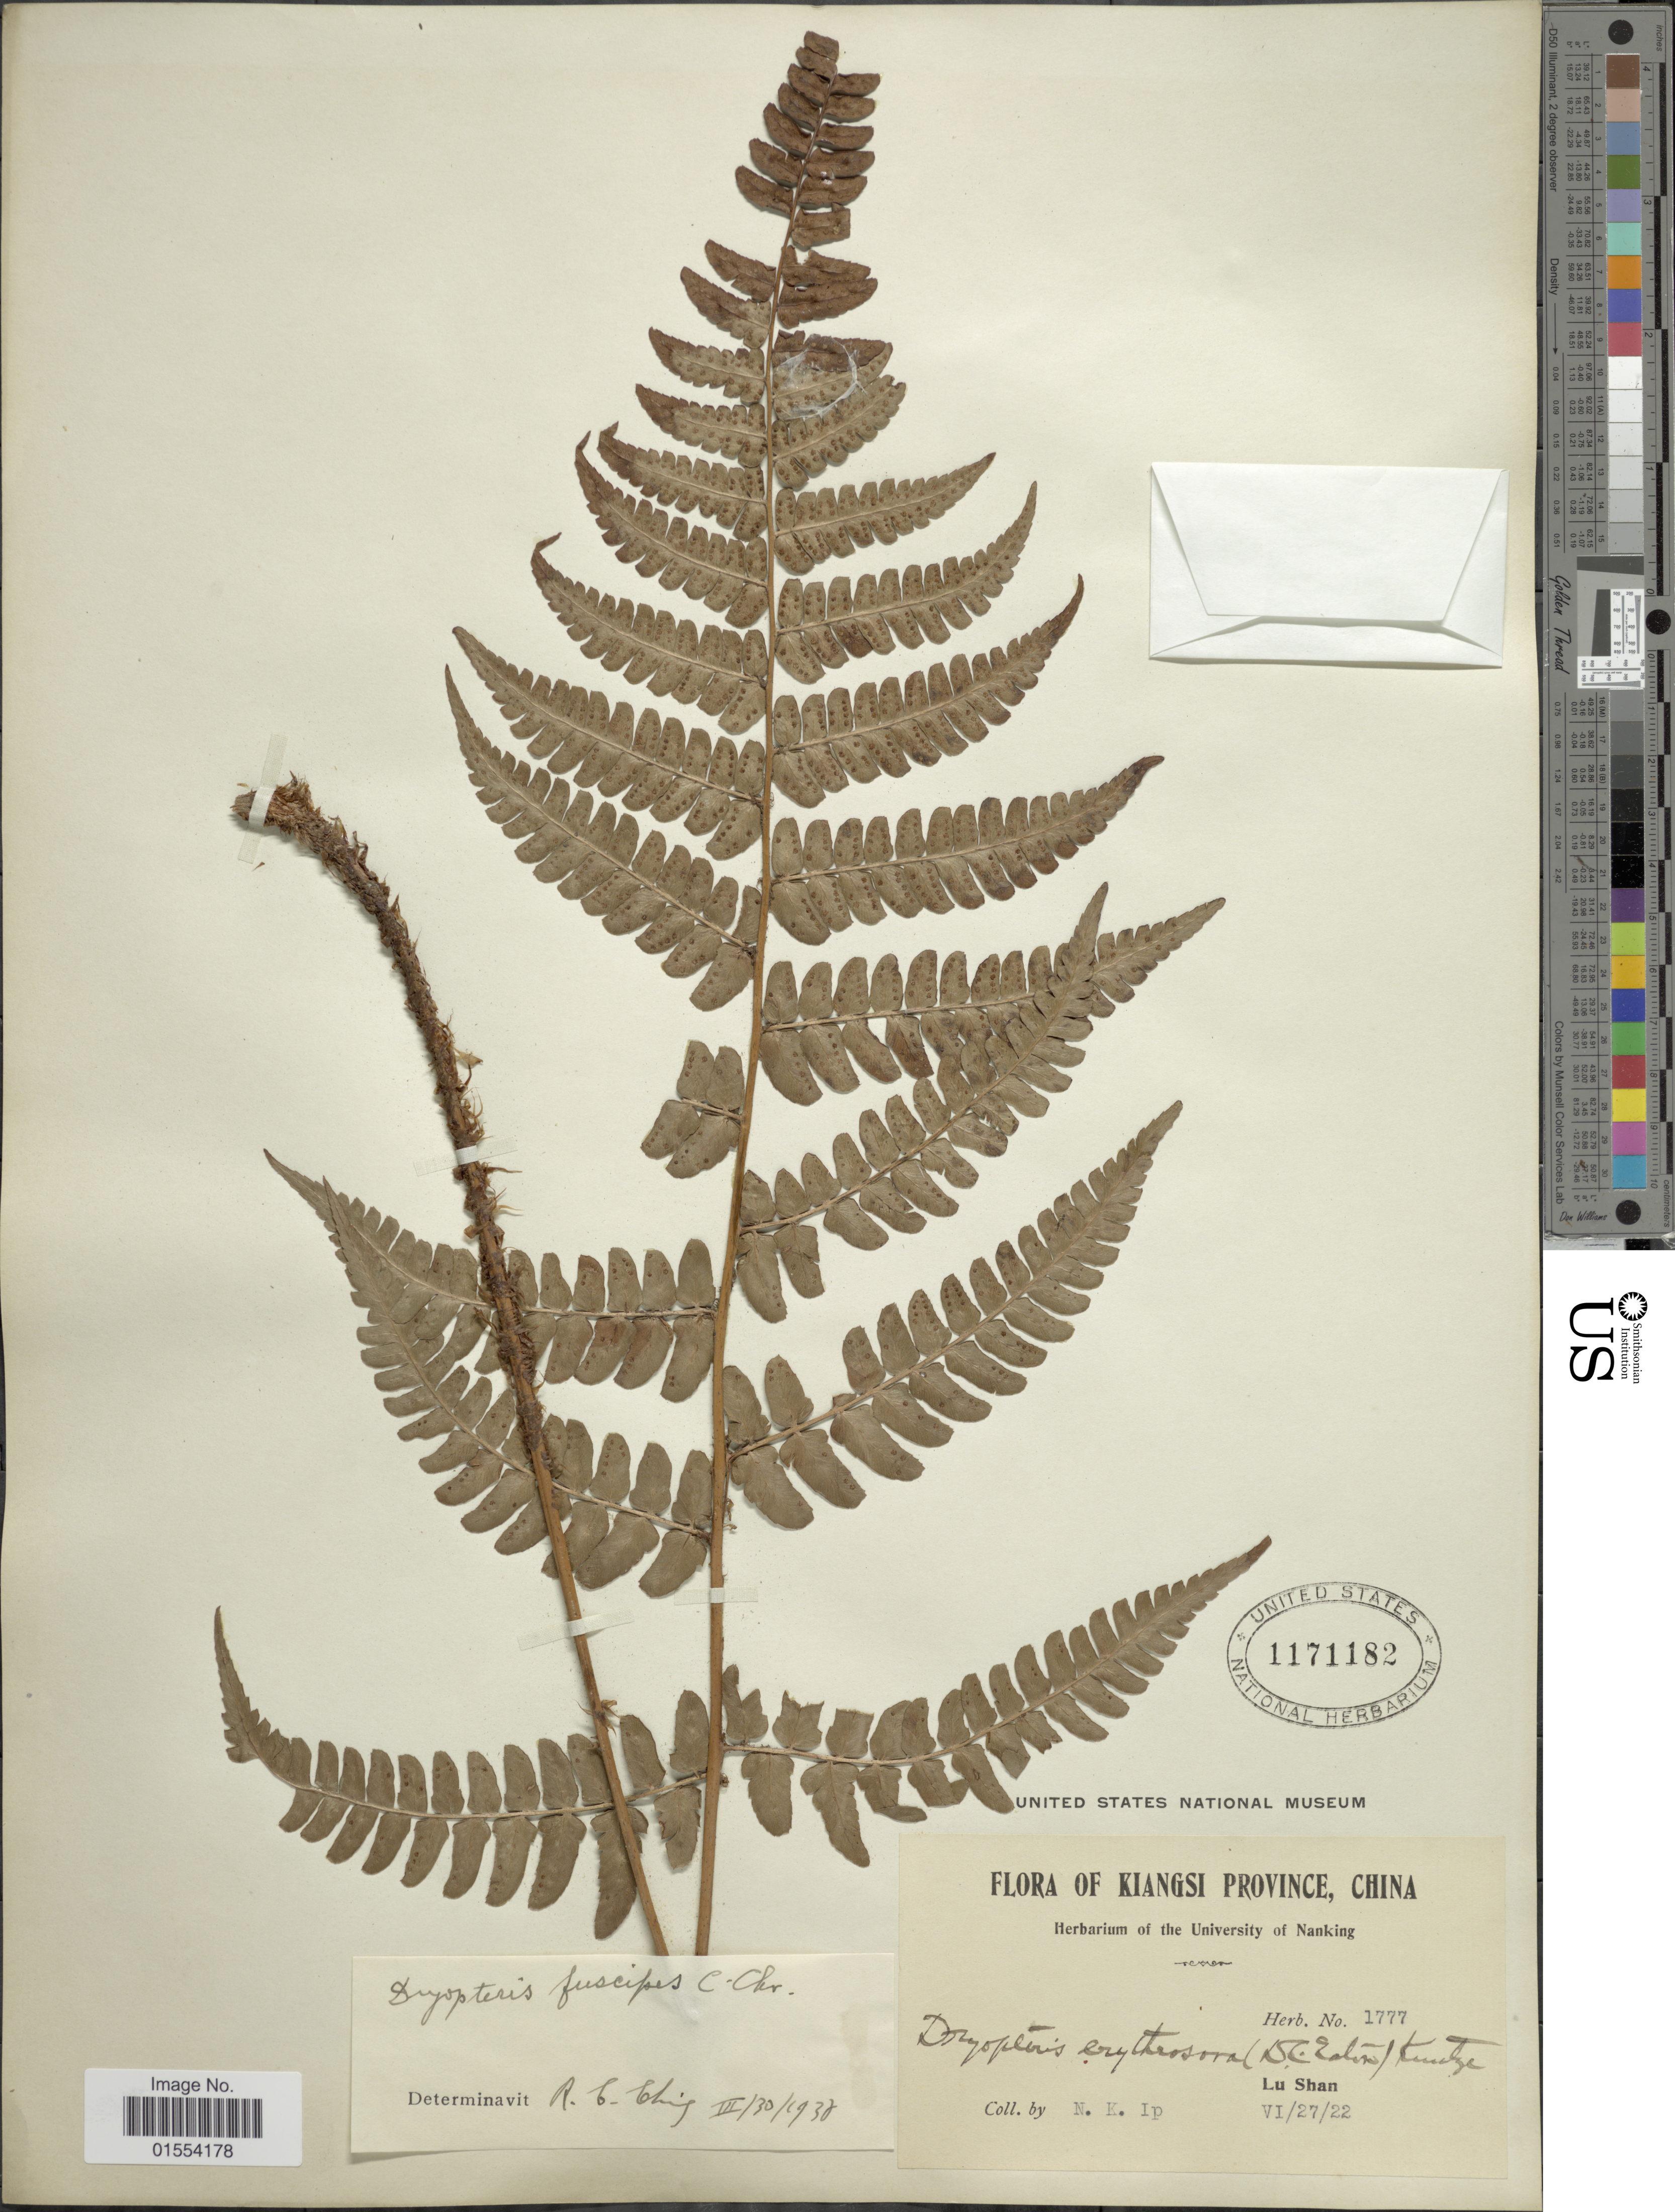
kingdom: Plantae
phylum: Tracheophyta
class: Polypodiopsida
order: Polypodiales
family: Dryopteridaceae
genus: Dryopteris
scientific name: Dryopteris fuscipes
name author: C. Chr.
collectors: N. Ip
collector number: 1777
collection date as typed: Transcribed d/m/y: 27/6/22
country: China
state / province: Jiangxi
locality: Kiangsi Province, China. Lu Shan.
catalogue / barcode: US 1171182